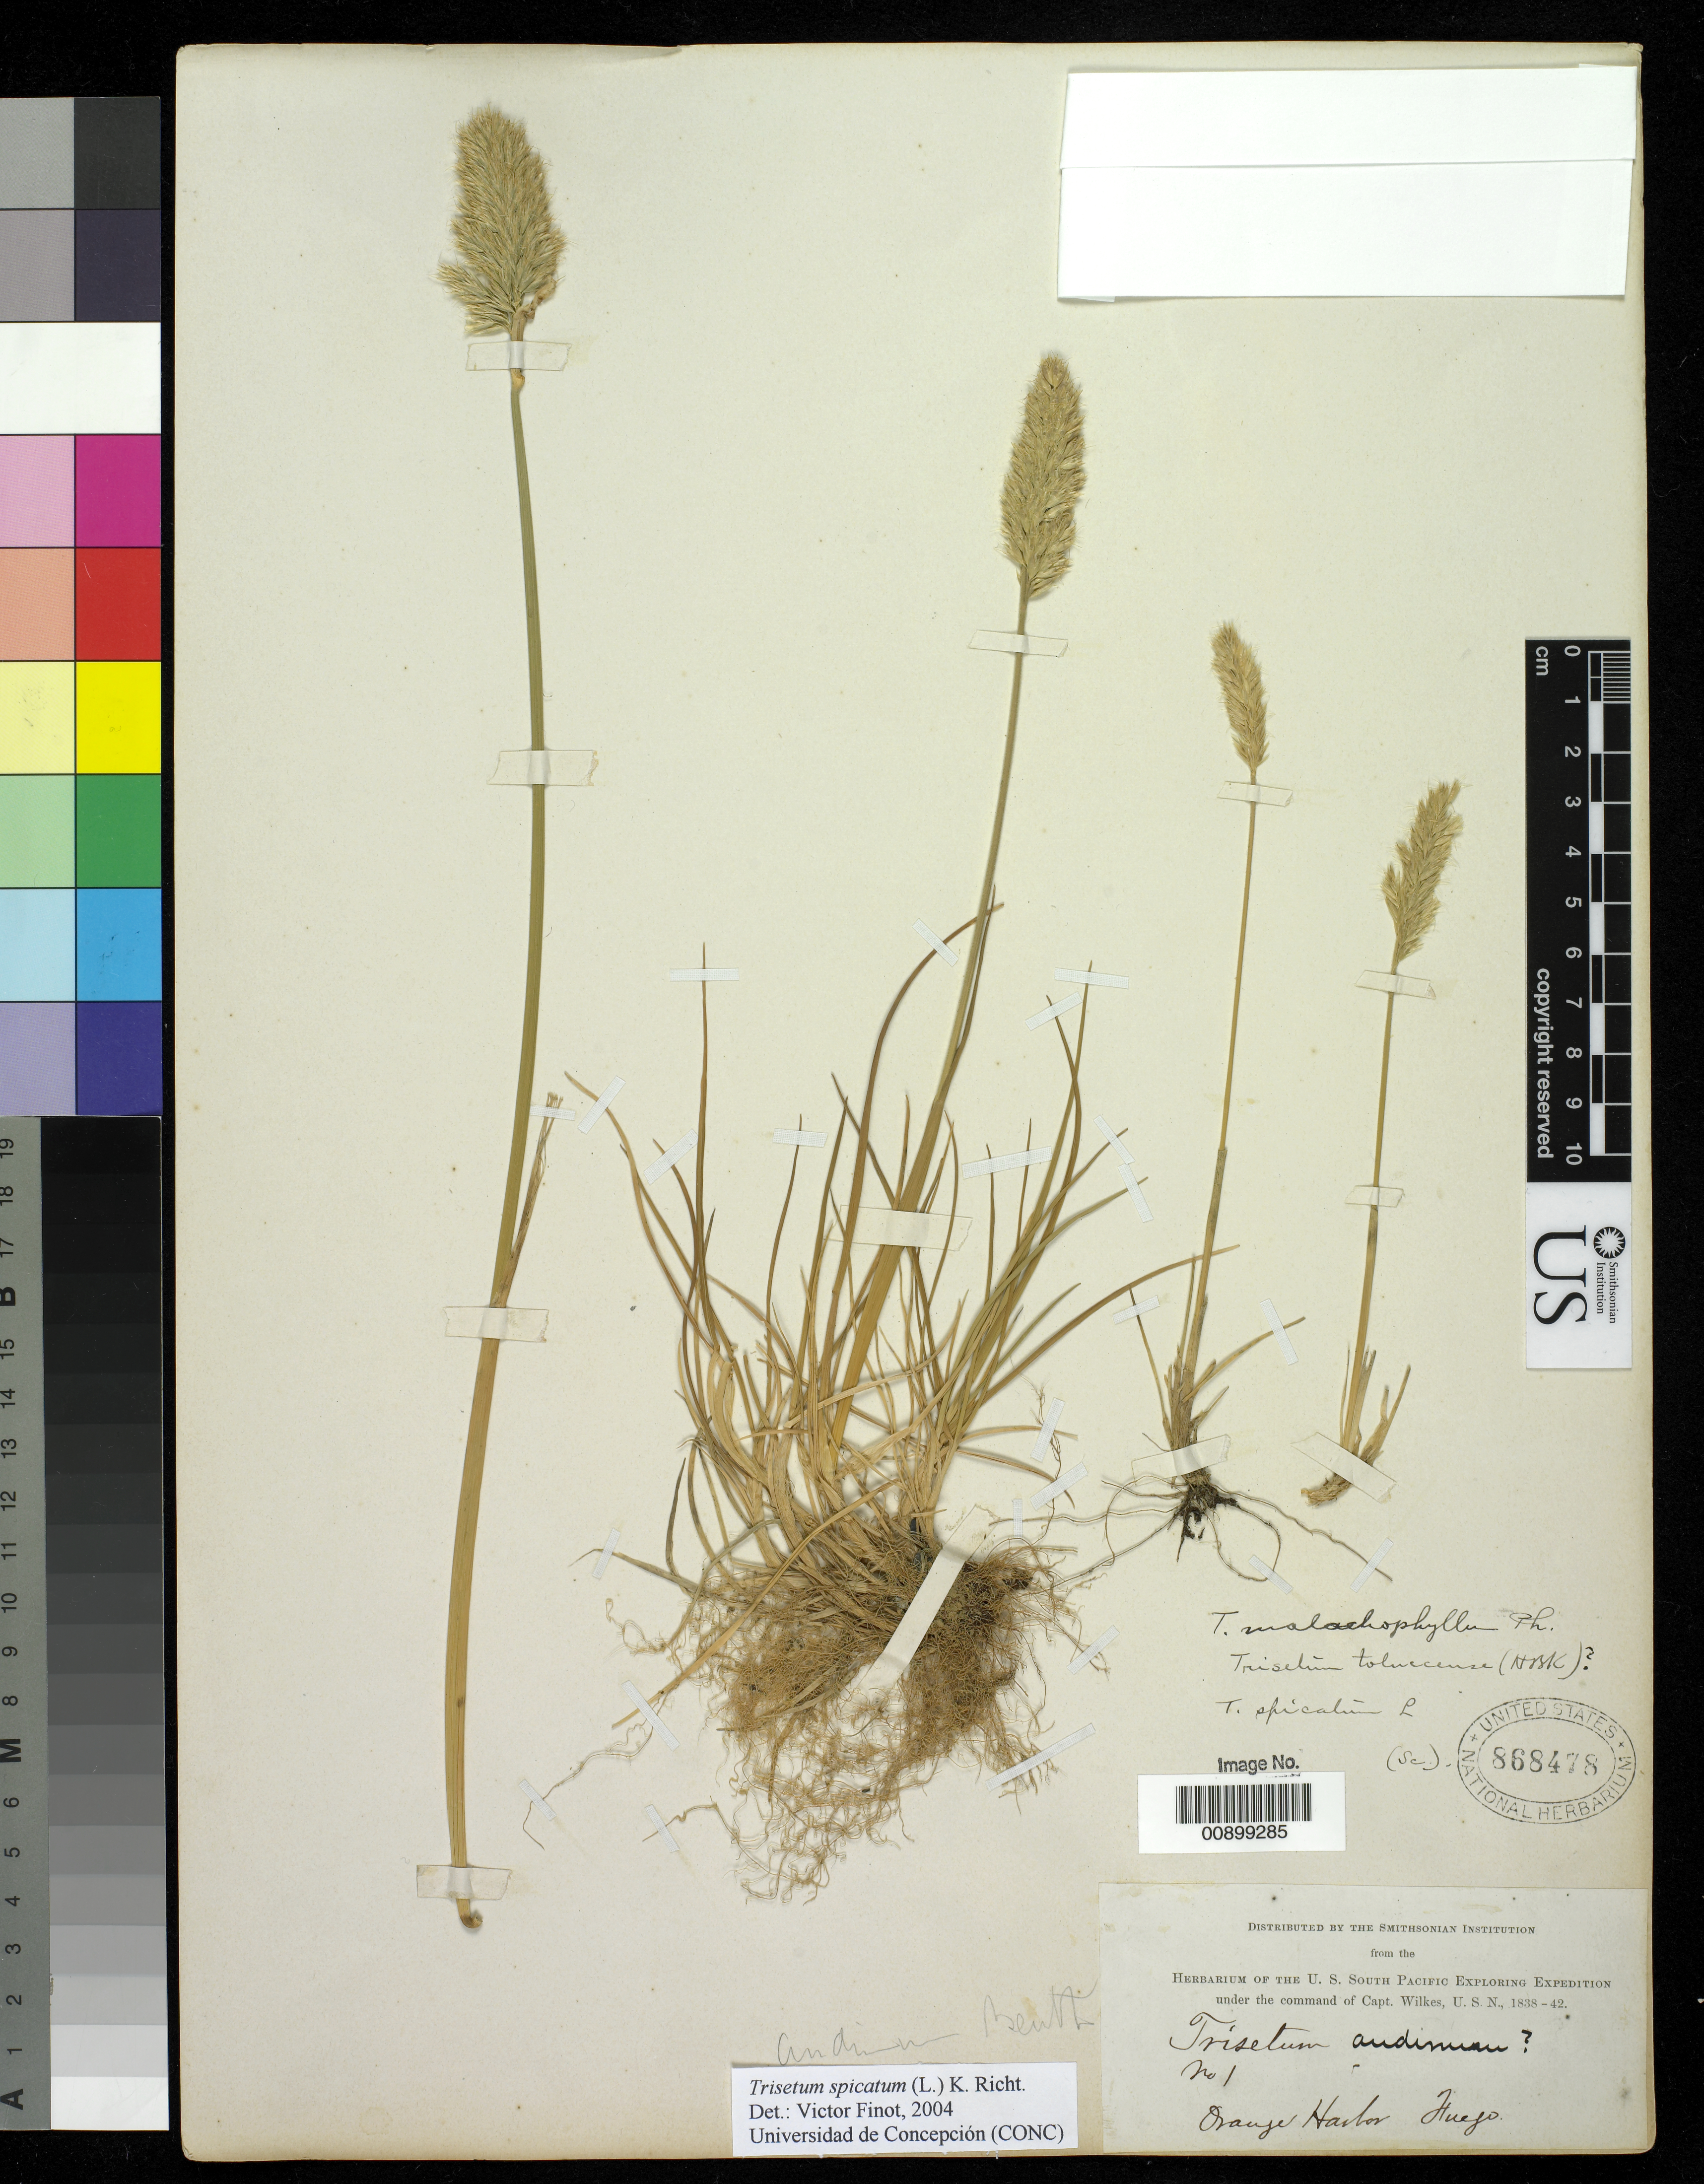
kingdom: Plantae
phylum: Tracheophyta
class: Liliopsida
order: Poales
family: Poaceae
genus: Koeleria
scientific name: Koeleria spicata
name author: (L.) Barberá et al.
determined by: Poaceae Reorganization Project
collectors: Wilkes Explor. Exped.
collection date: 1838/1842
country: Argentina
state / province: Tierra del Fuego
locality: Orange Harbor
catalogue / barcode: US 868478